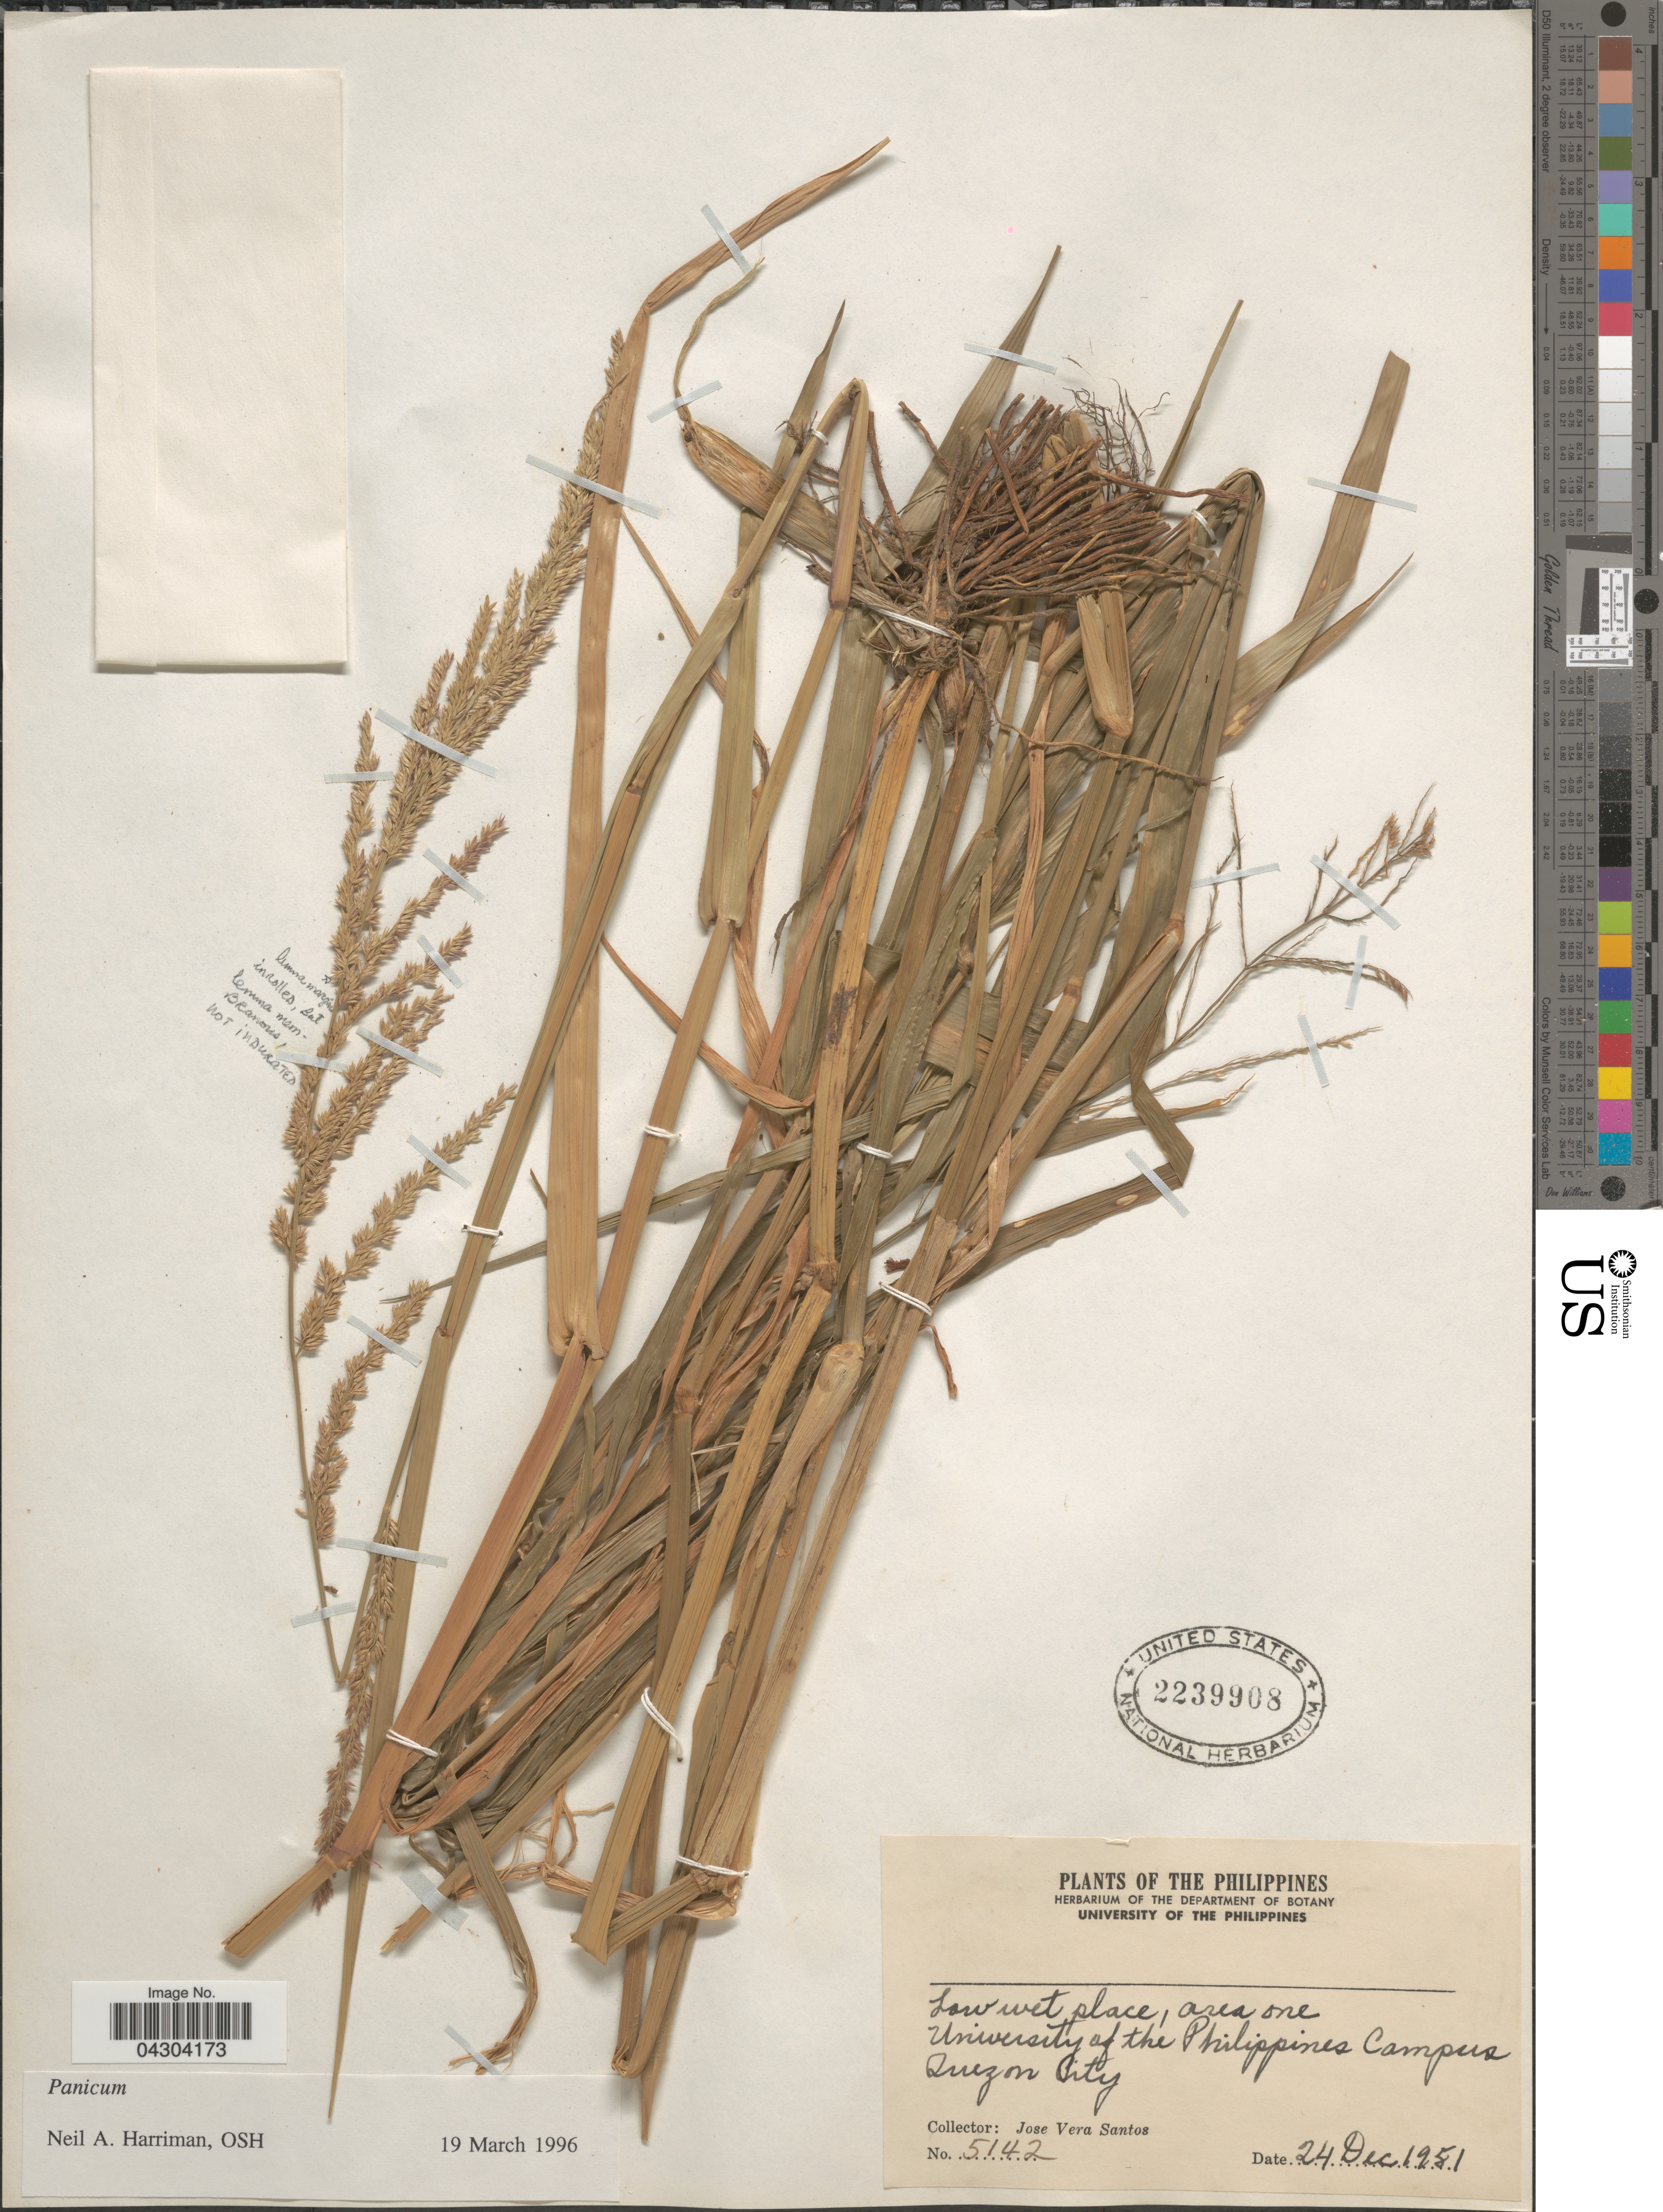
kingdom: Plantae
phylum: Tracheophyta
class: Liliopsida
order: Poales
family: Poaceae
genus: Panicum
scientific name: Panicum sp.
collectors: J. V. Santos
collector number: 5142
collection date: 1951-12-24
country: Philippines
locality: University of the Philippines Campus. Quezon City.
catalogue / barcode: US 2239908